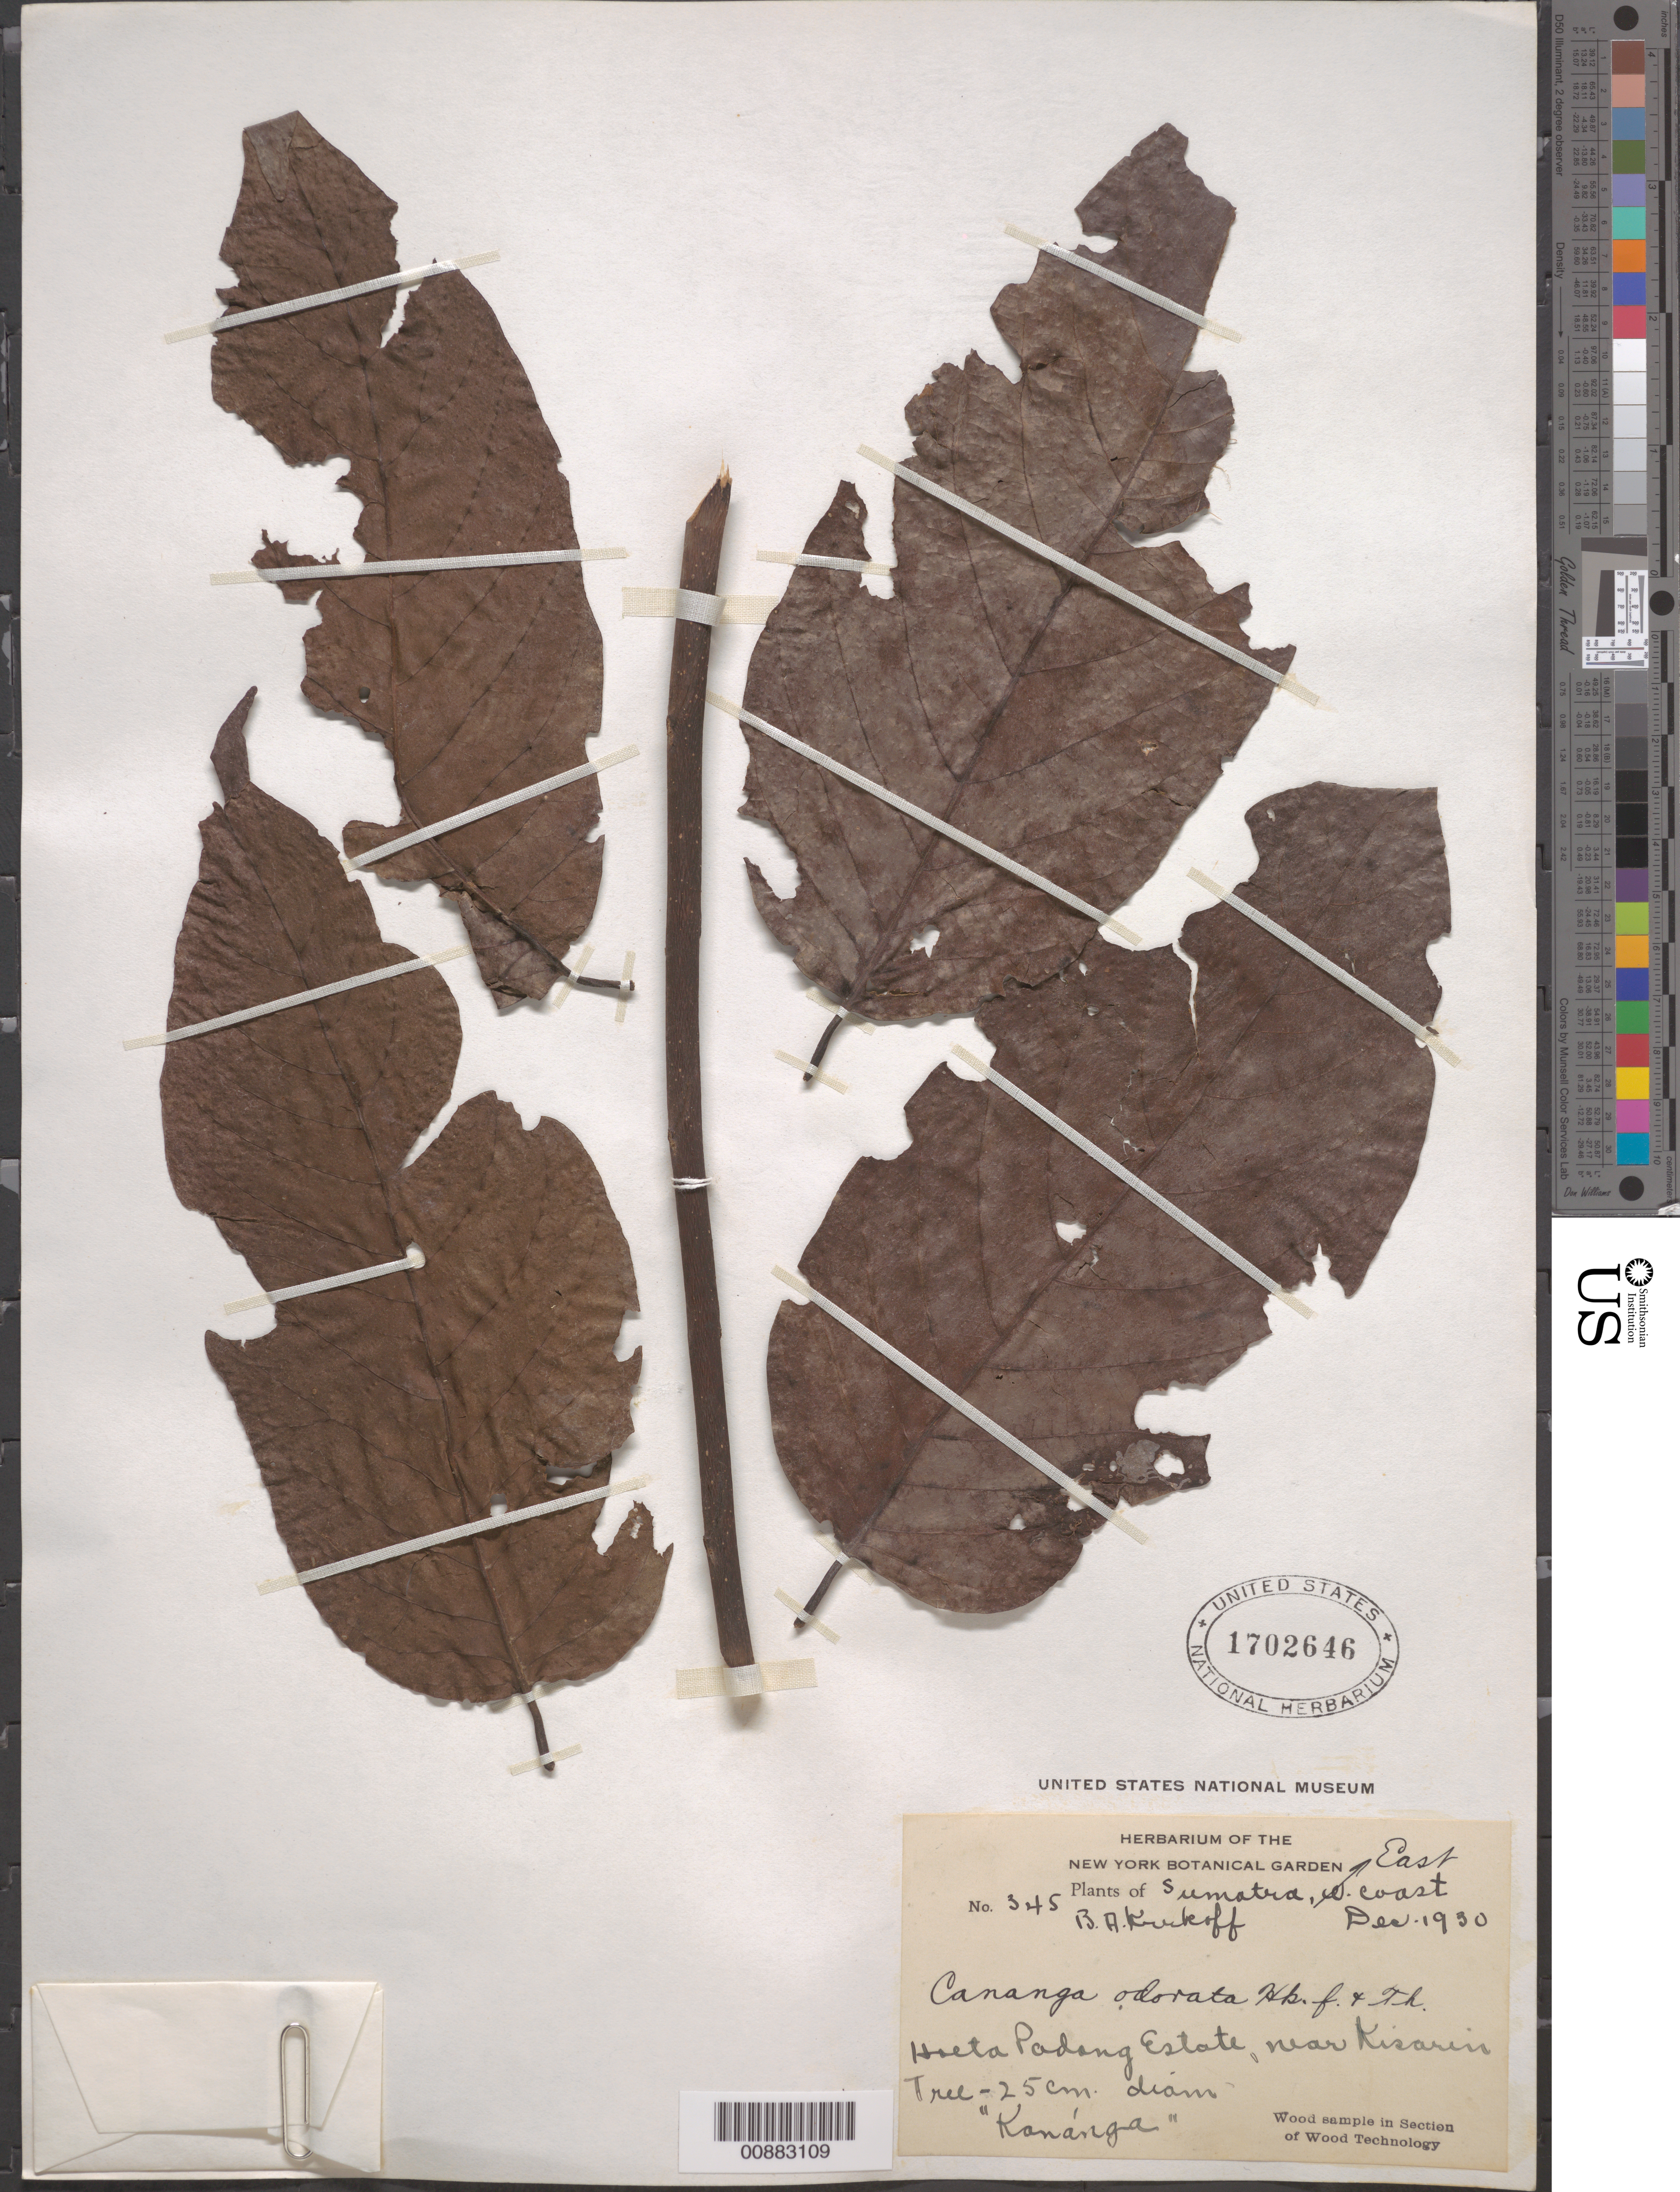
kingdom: Plantae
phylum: Tracheophyta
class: Magnoliopsida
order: Magnoliales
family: Annonaceae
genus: Cananga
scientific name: Cananga odorata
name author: (Lam.) Hook. f. & Thomson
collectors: B. A. Krukoff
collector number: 345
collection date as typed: Dec 1930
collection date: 1930-12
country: Indonesia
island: Sumatra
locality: east coast of Sumatra. Hoeta Padang Estate, near Kisarin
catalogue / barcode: US 1702646